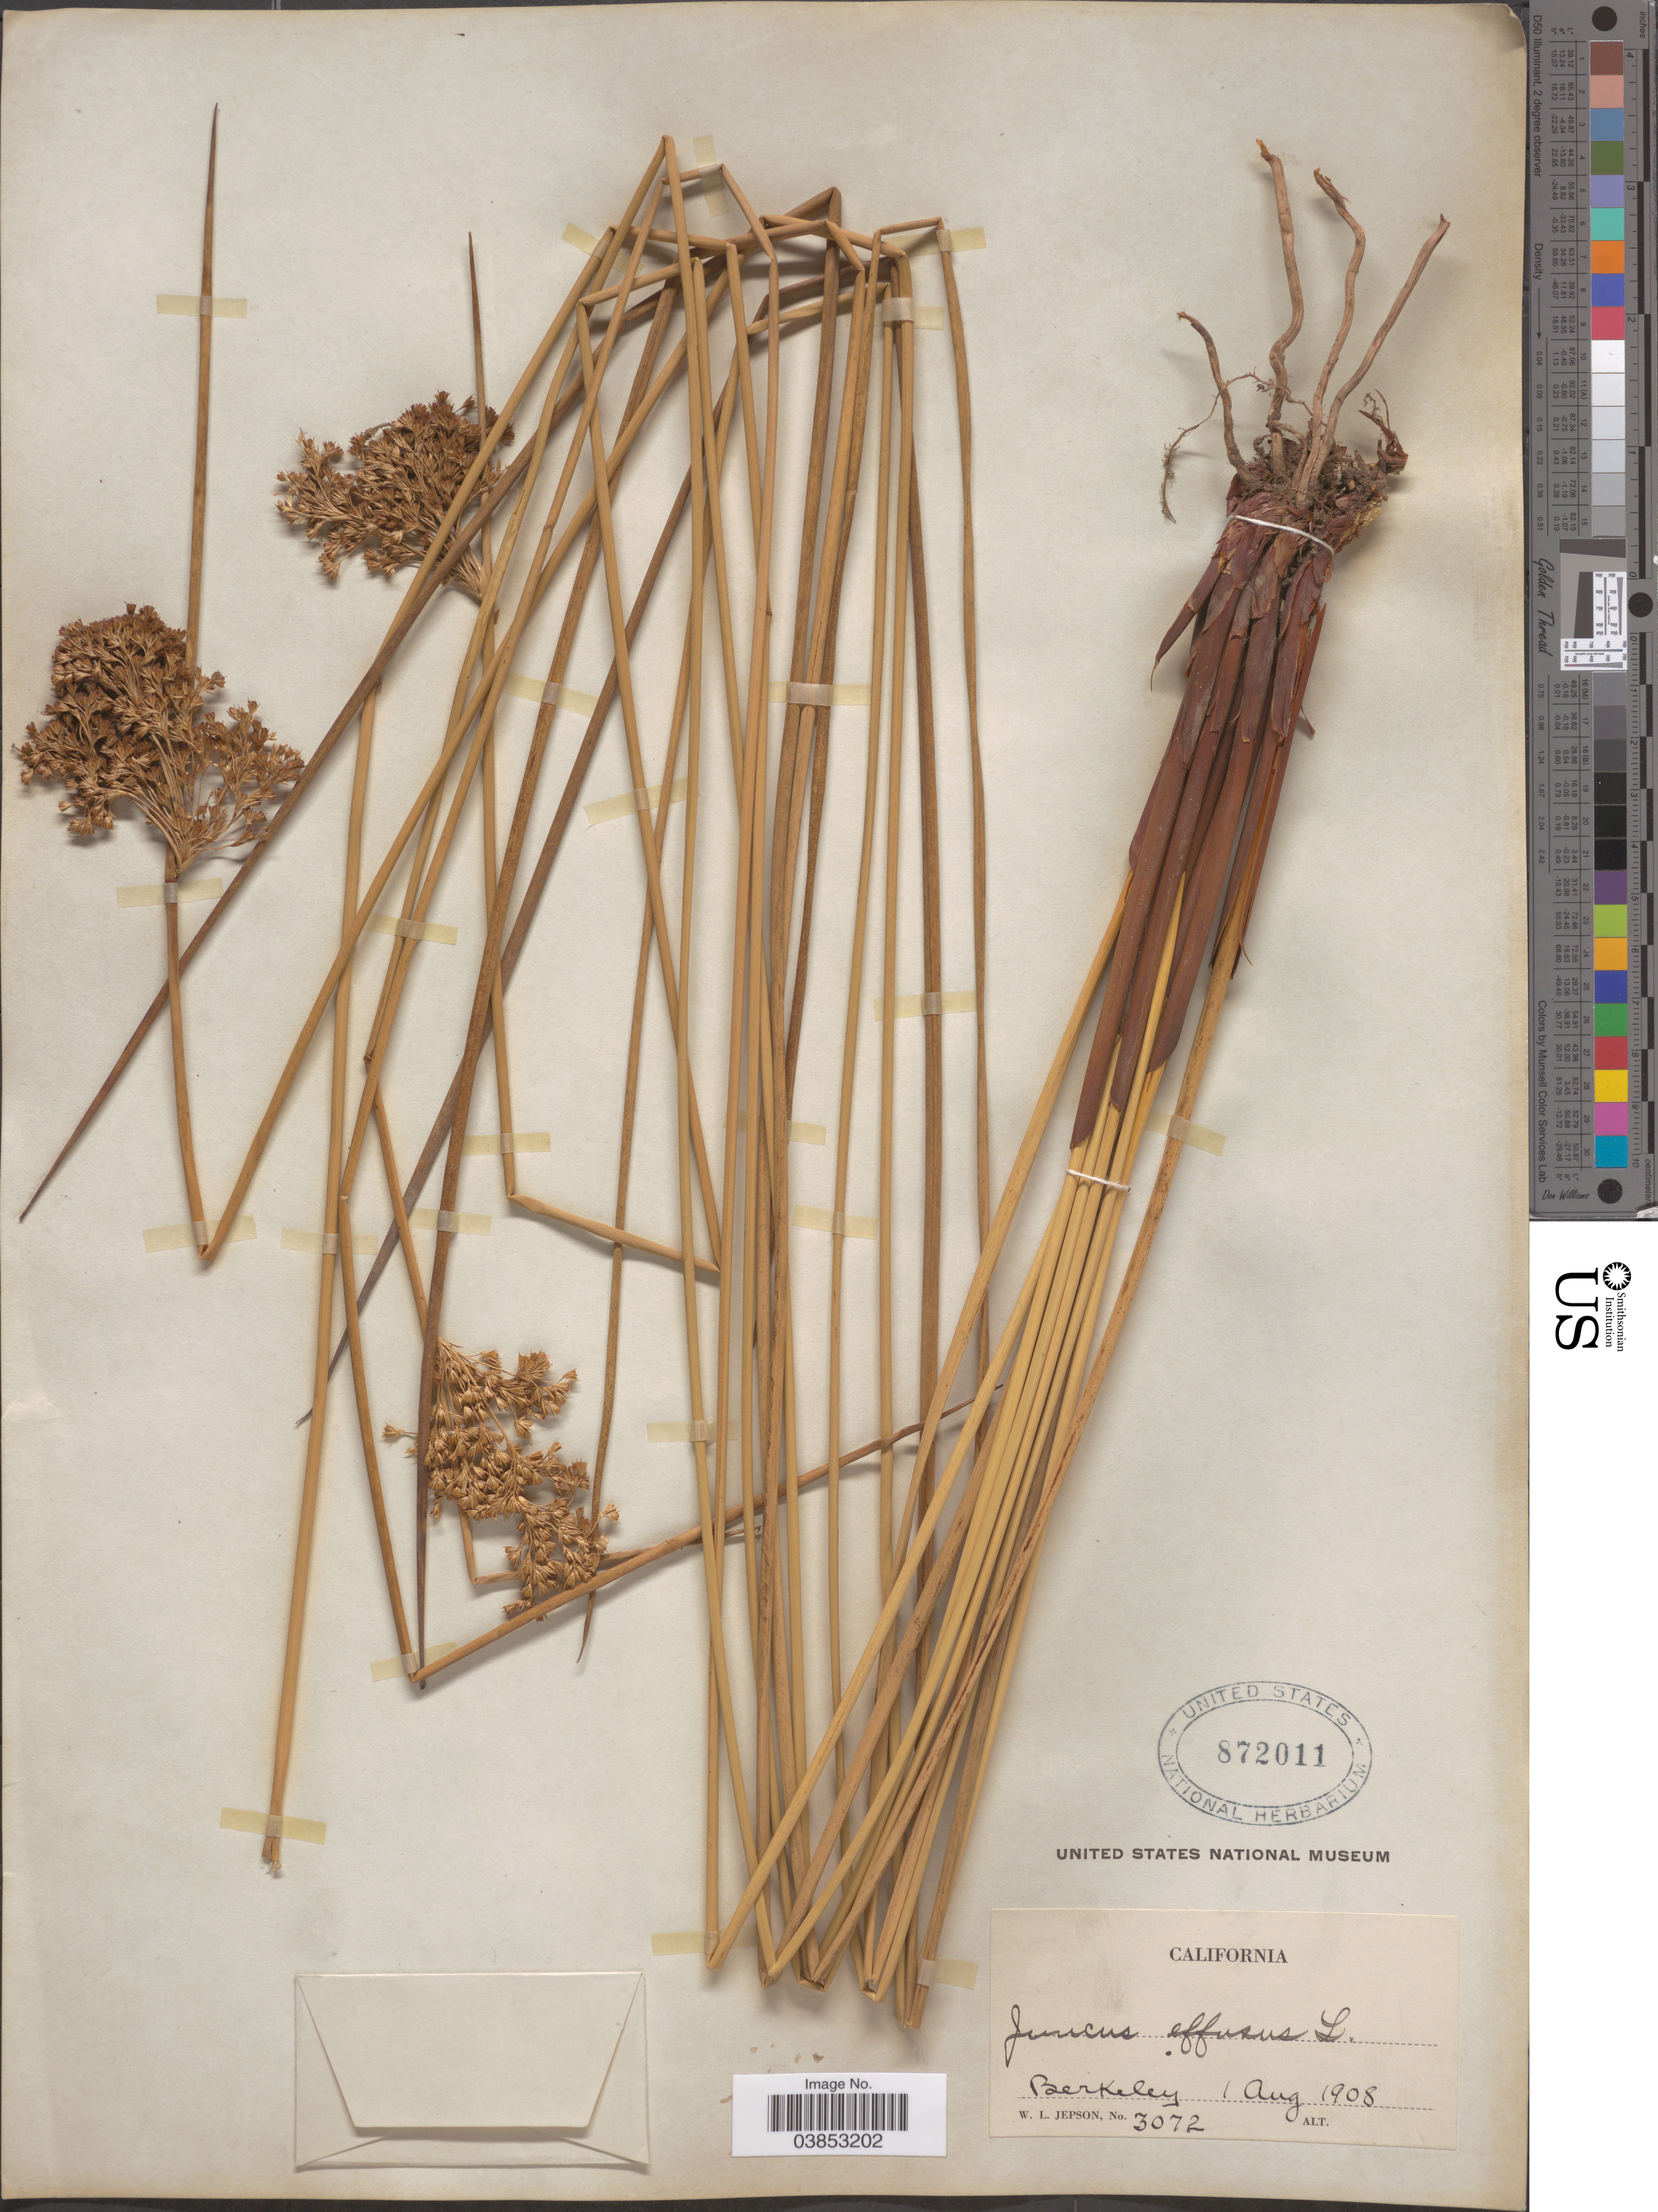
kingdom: Plantae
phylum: Tracheophyta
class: Liliopsida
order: Poales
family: Juncaceae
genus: Juncus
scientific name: Juncus effusus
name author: L.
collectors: W. L. Jepson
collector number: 3072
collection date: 1908-08-01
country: United States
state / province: California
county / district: Alameda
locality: Berkeley.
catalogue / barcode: US 872011